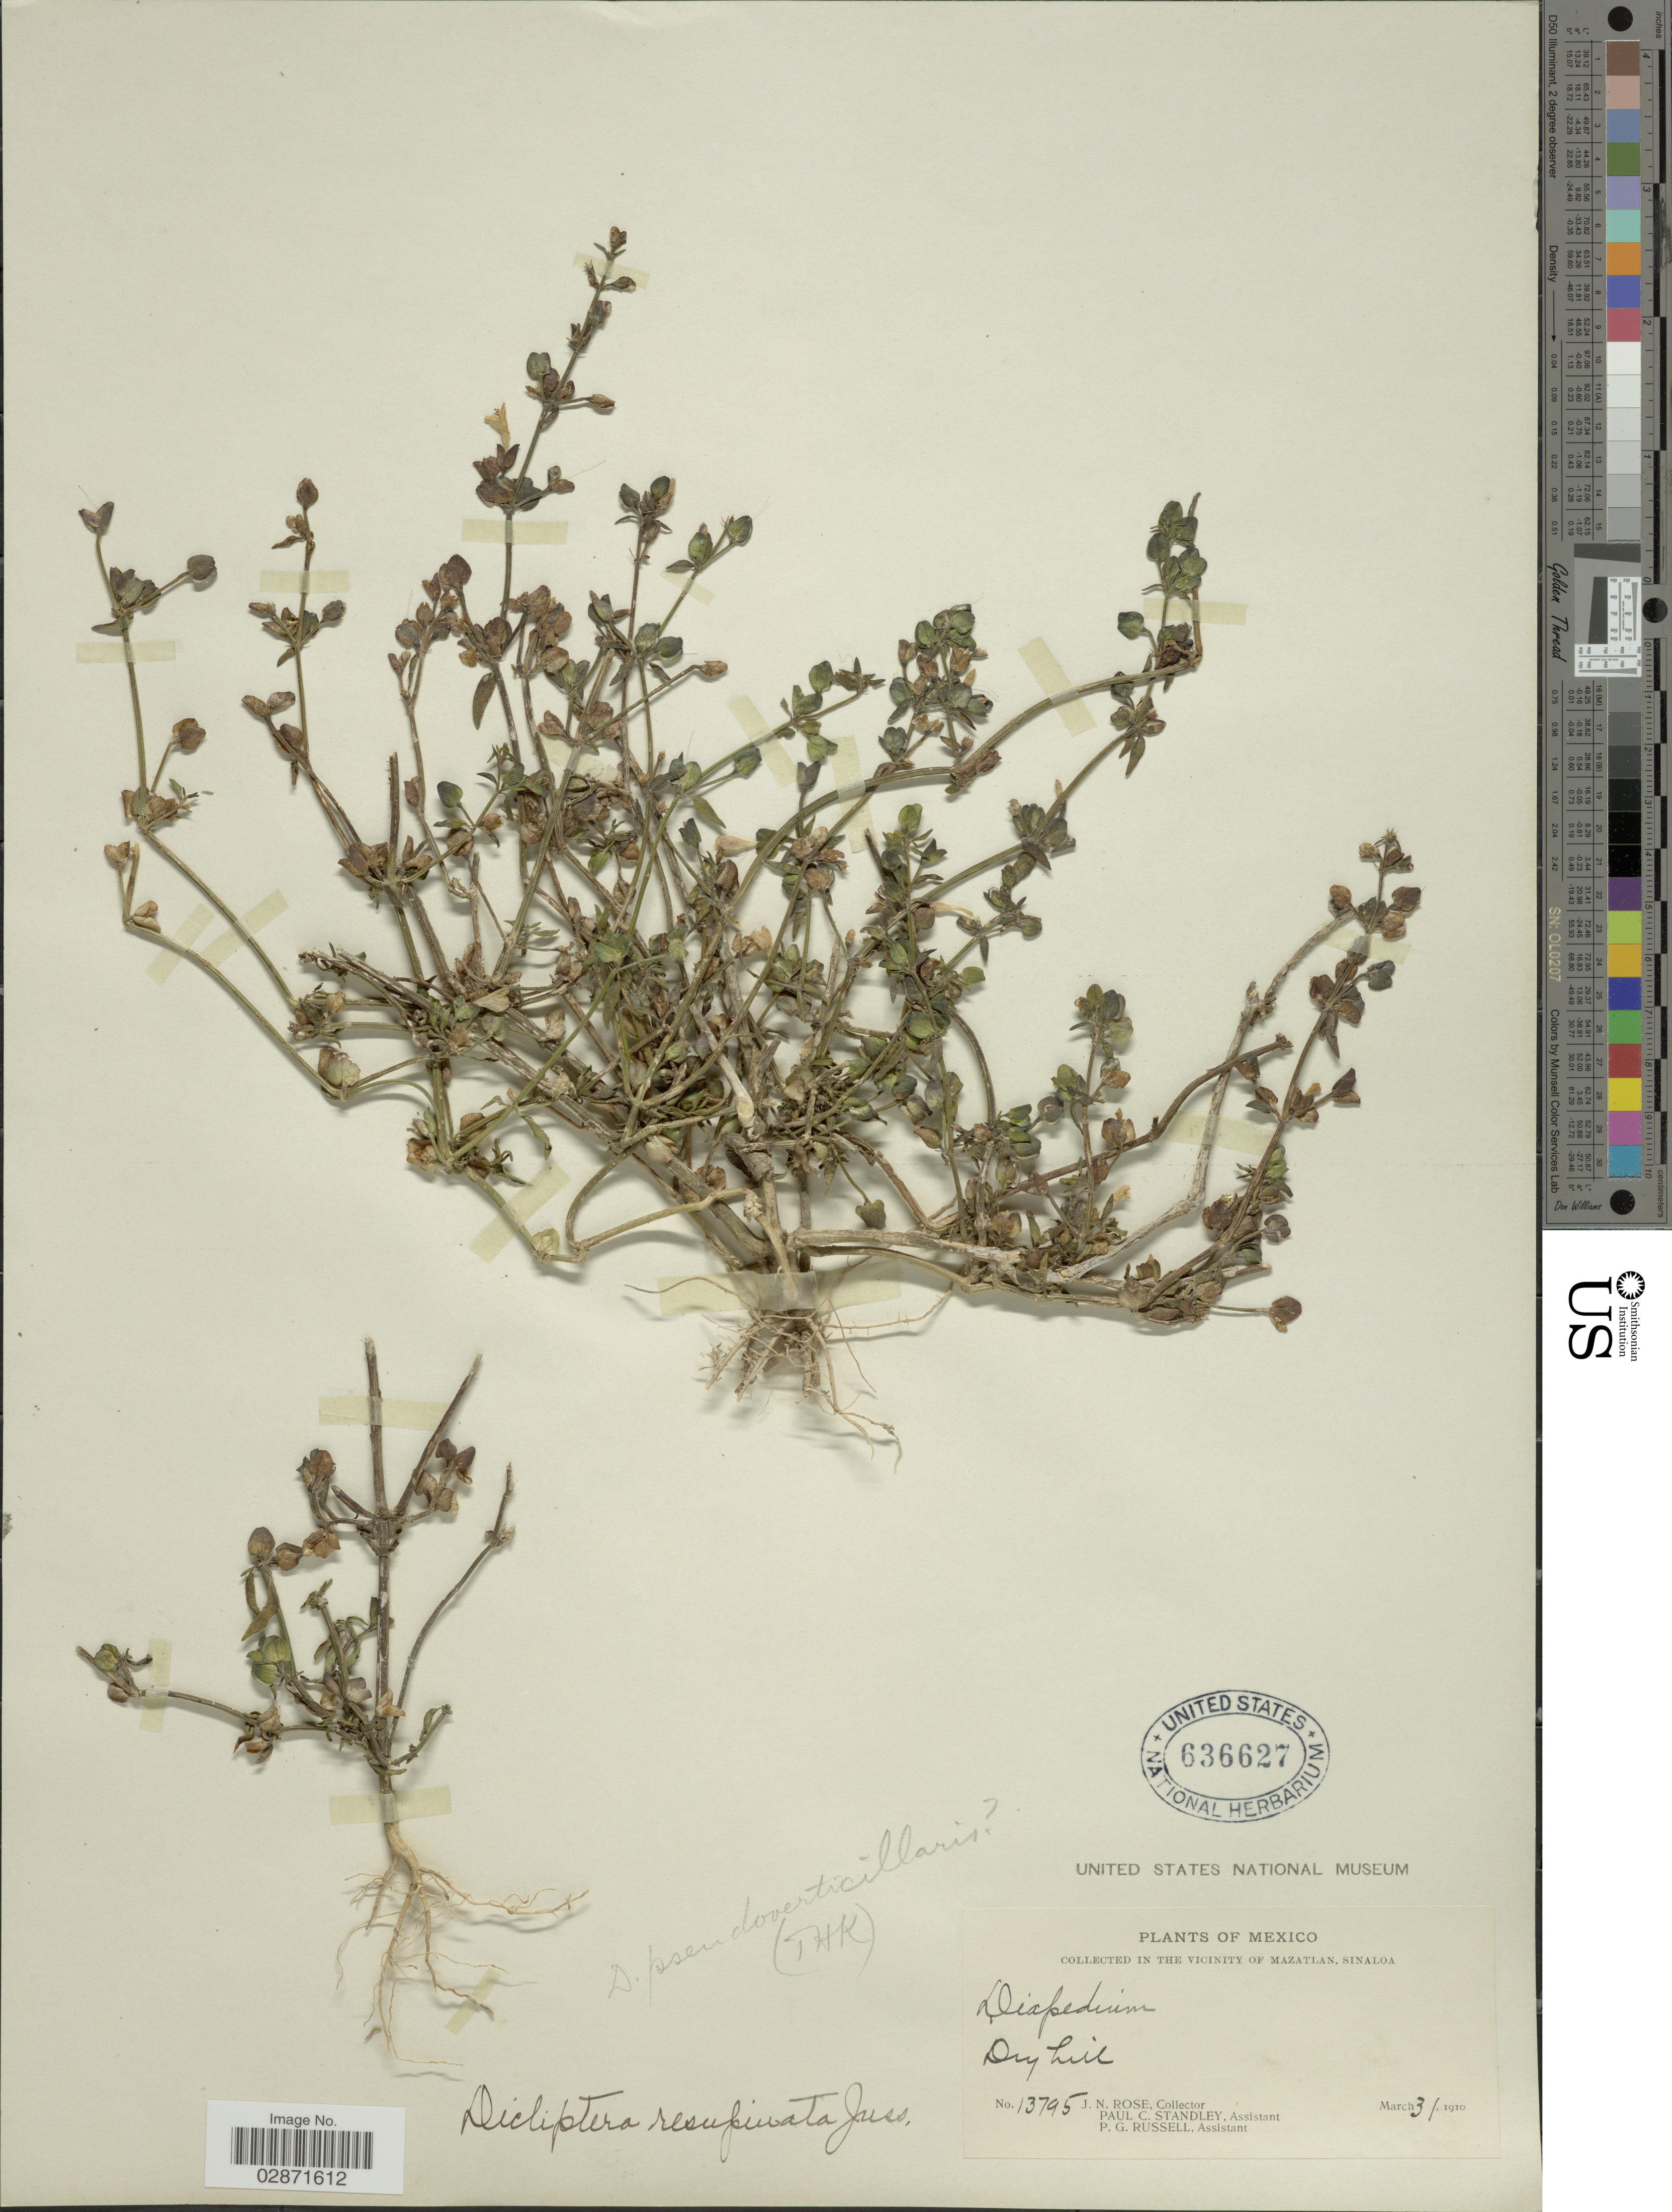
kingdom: Plantae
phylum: Tracheophyta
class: Magnoliopsida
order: Lamiales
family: Acanthaceae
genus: Dicliptera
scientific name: Dicliptera resupinata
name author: (Vahl) Juss.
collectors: J. N. Rose, P. C. Standley & P. G. Russell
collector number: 13795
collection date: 1910-03-31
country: Mexico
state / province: Sinaloa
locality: In The Vicinity of Mazatlan, Sinaloa.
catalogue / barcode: US 636627